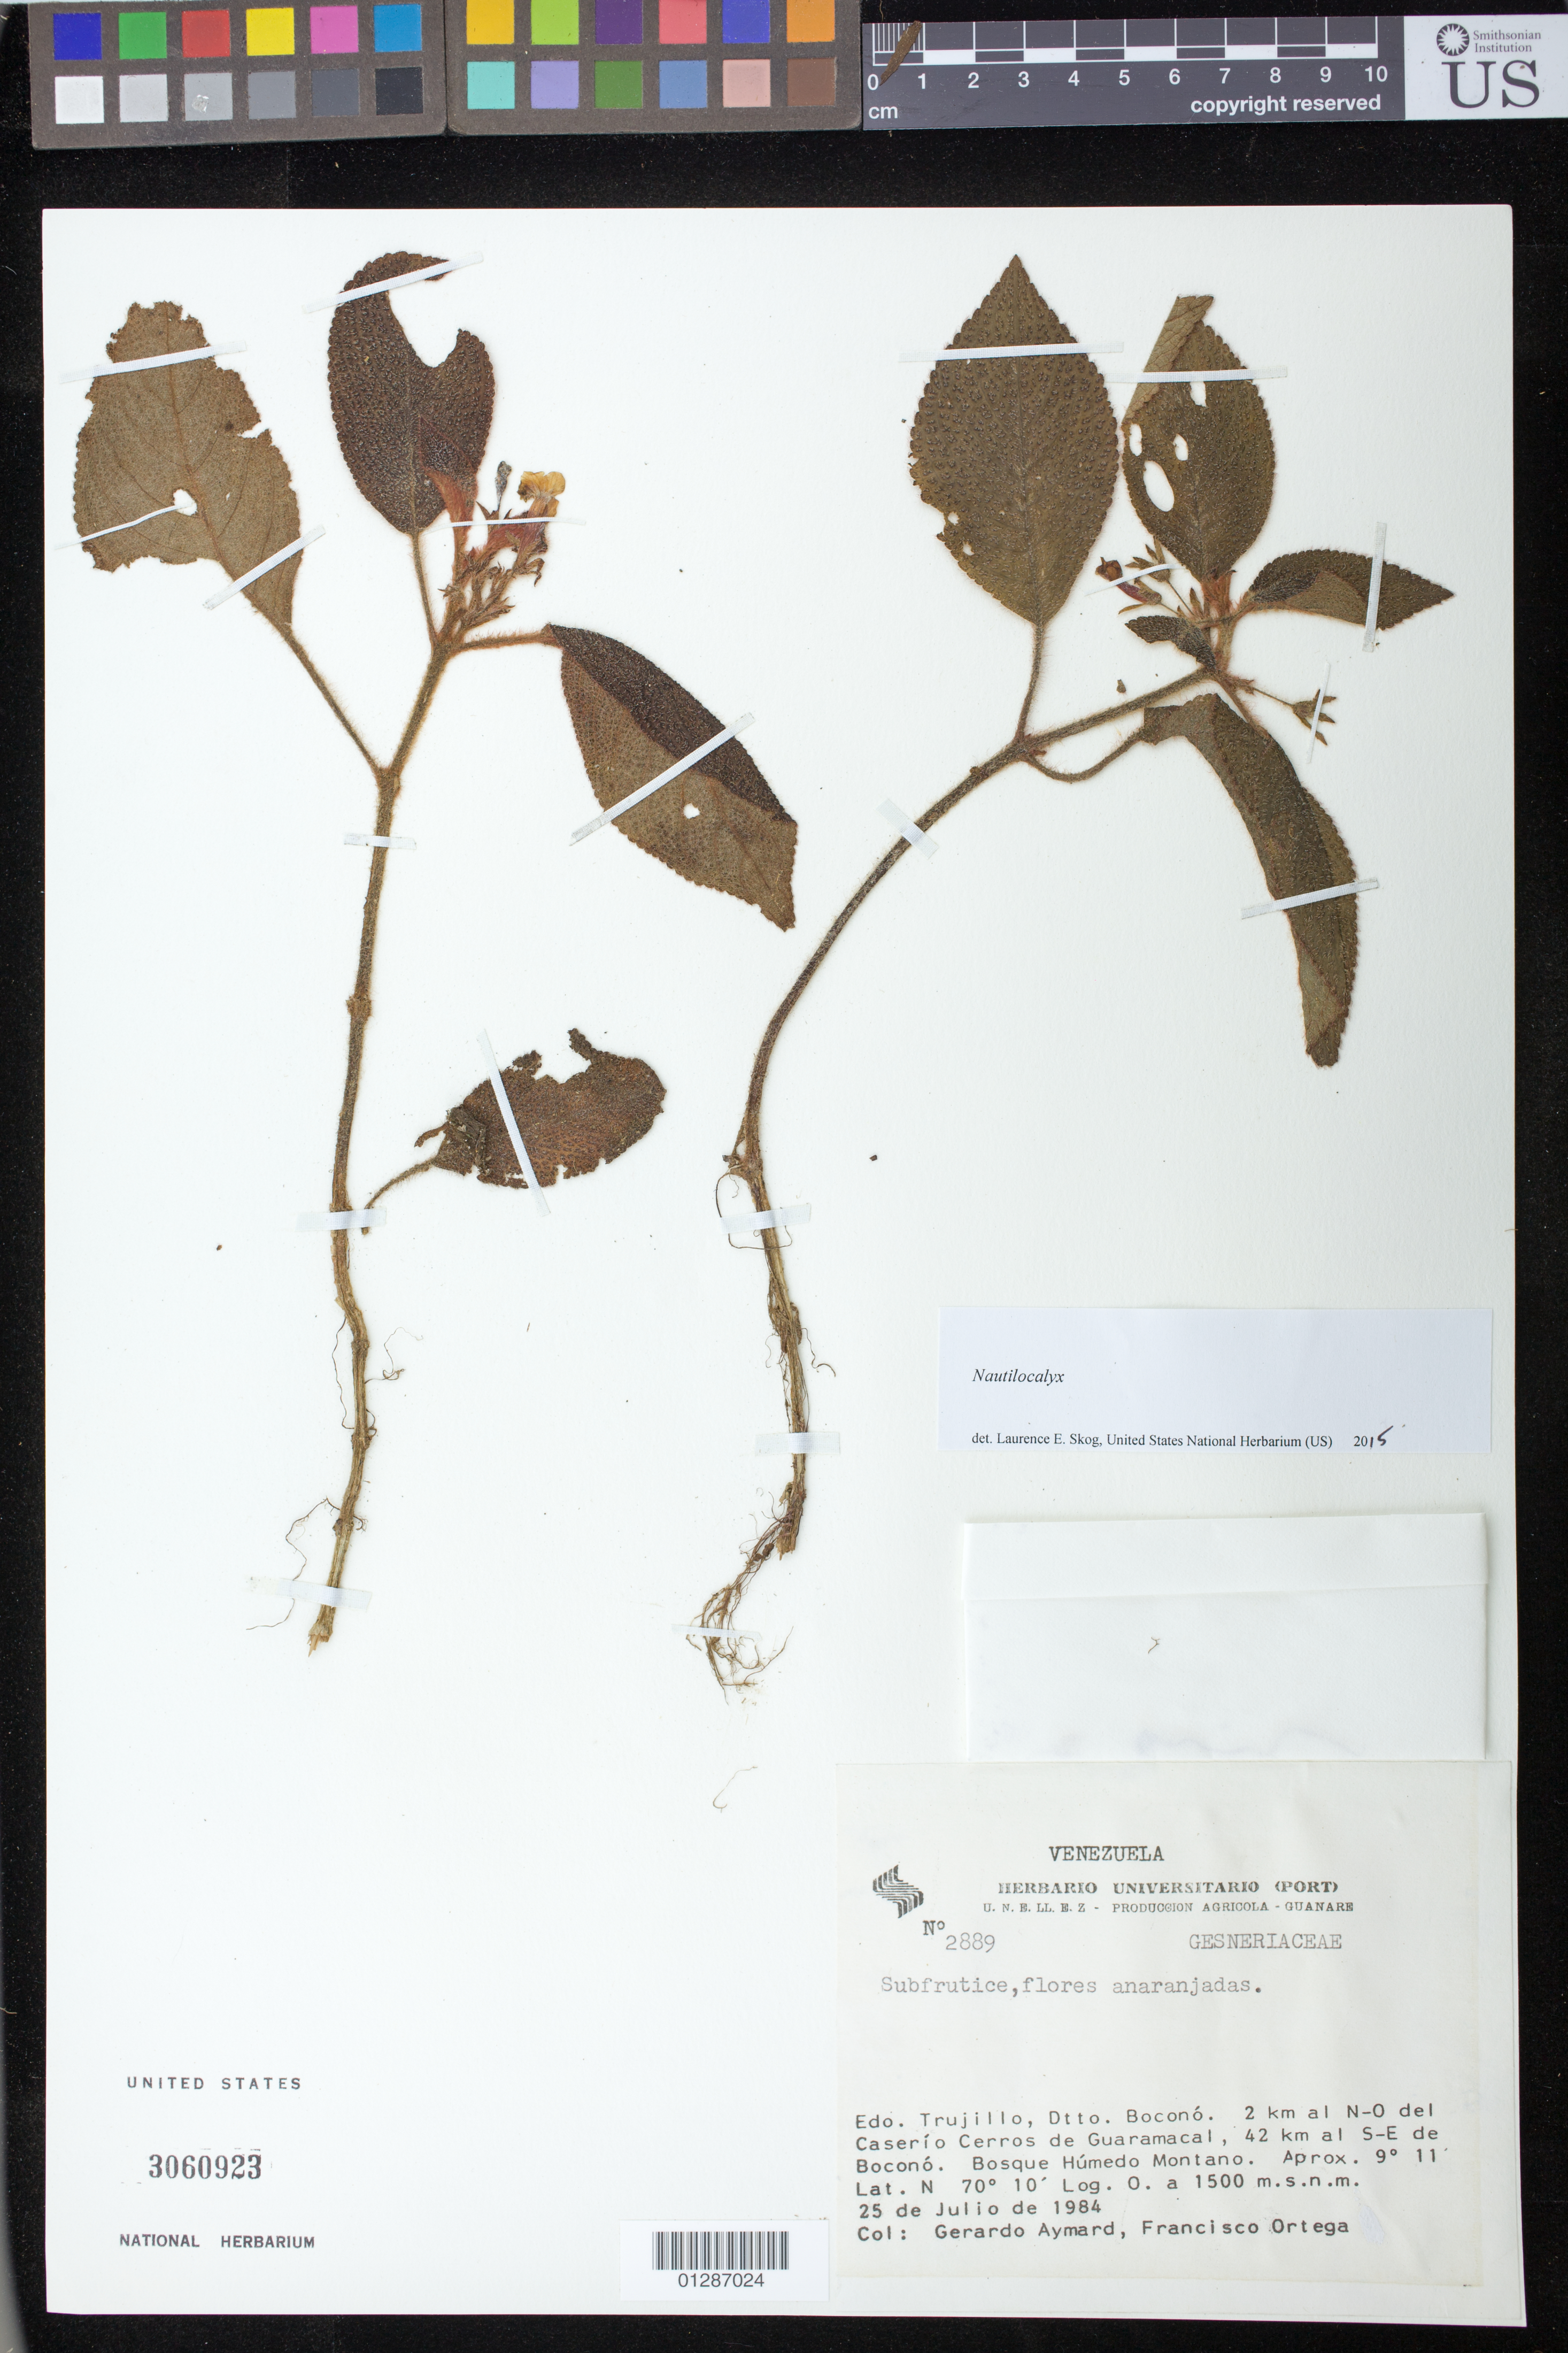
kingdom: Plantae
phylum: Tracheophyta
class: Magnoliopsida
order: Lamiales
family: Gesneriaceae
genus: Nautilocalyx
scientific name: Nautilocalyx sp.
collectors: G. A. Aymard & F. J. Ortega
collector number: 2889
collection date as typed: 25 Jul 1984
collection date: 1984-07-25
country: Venezuela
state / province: Trujillo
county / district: Bocono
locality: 2 km al N-O del Caserio Cerros de Guaramacal, 42 km al S-E de Bocono.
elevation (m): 1500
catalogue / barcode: US 3060923